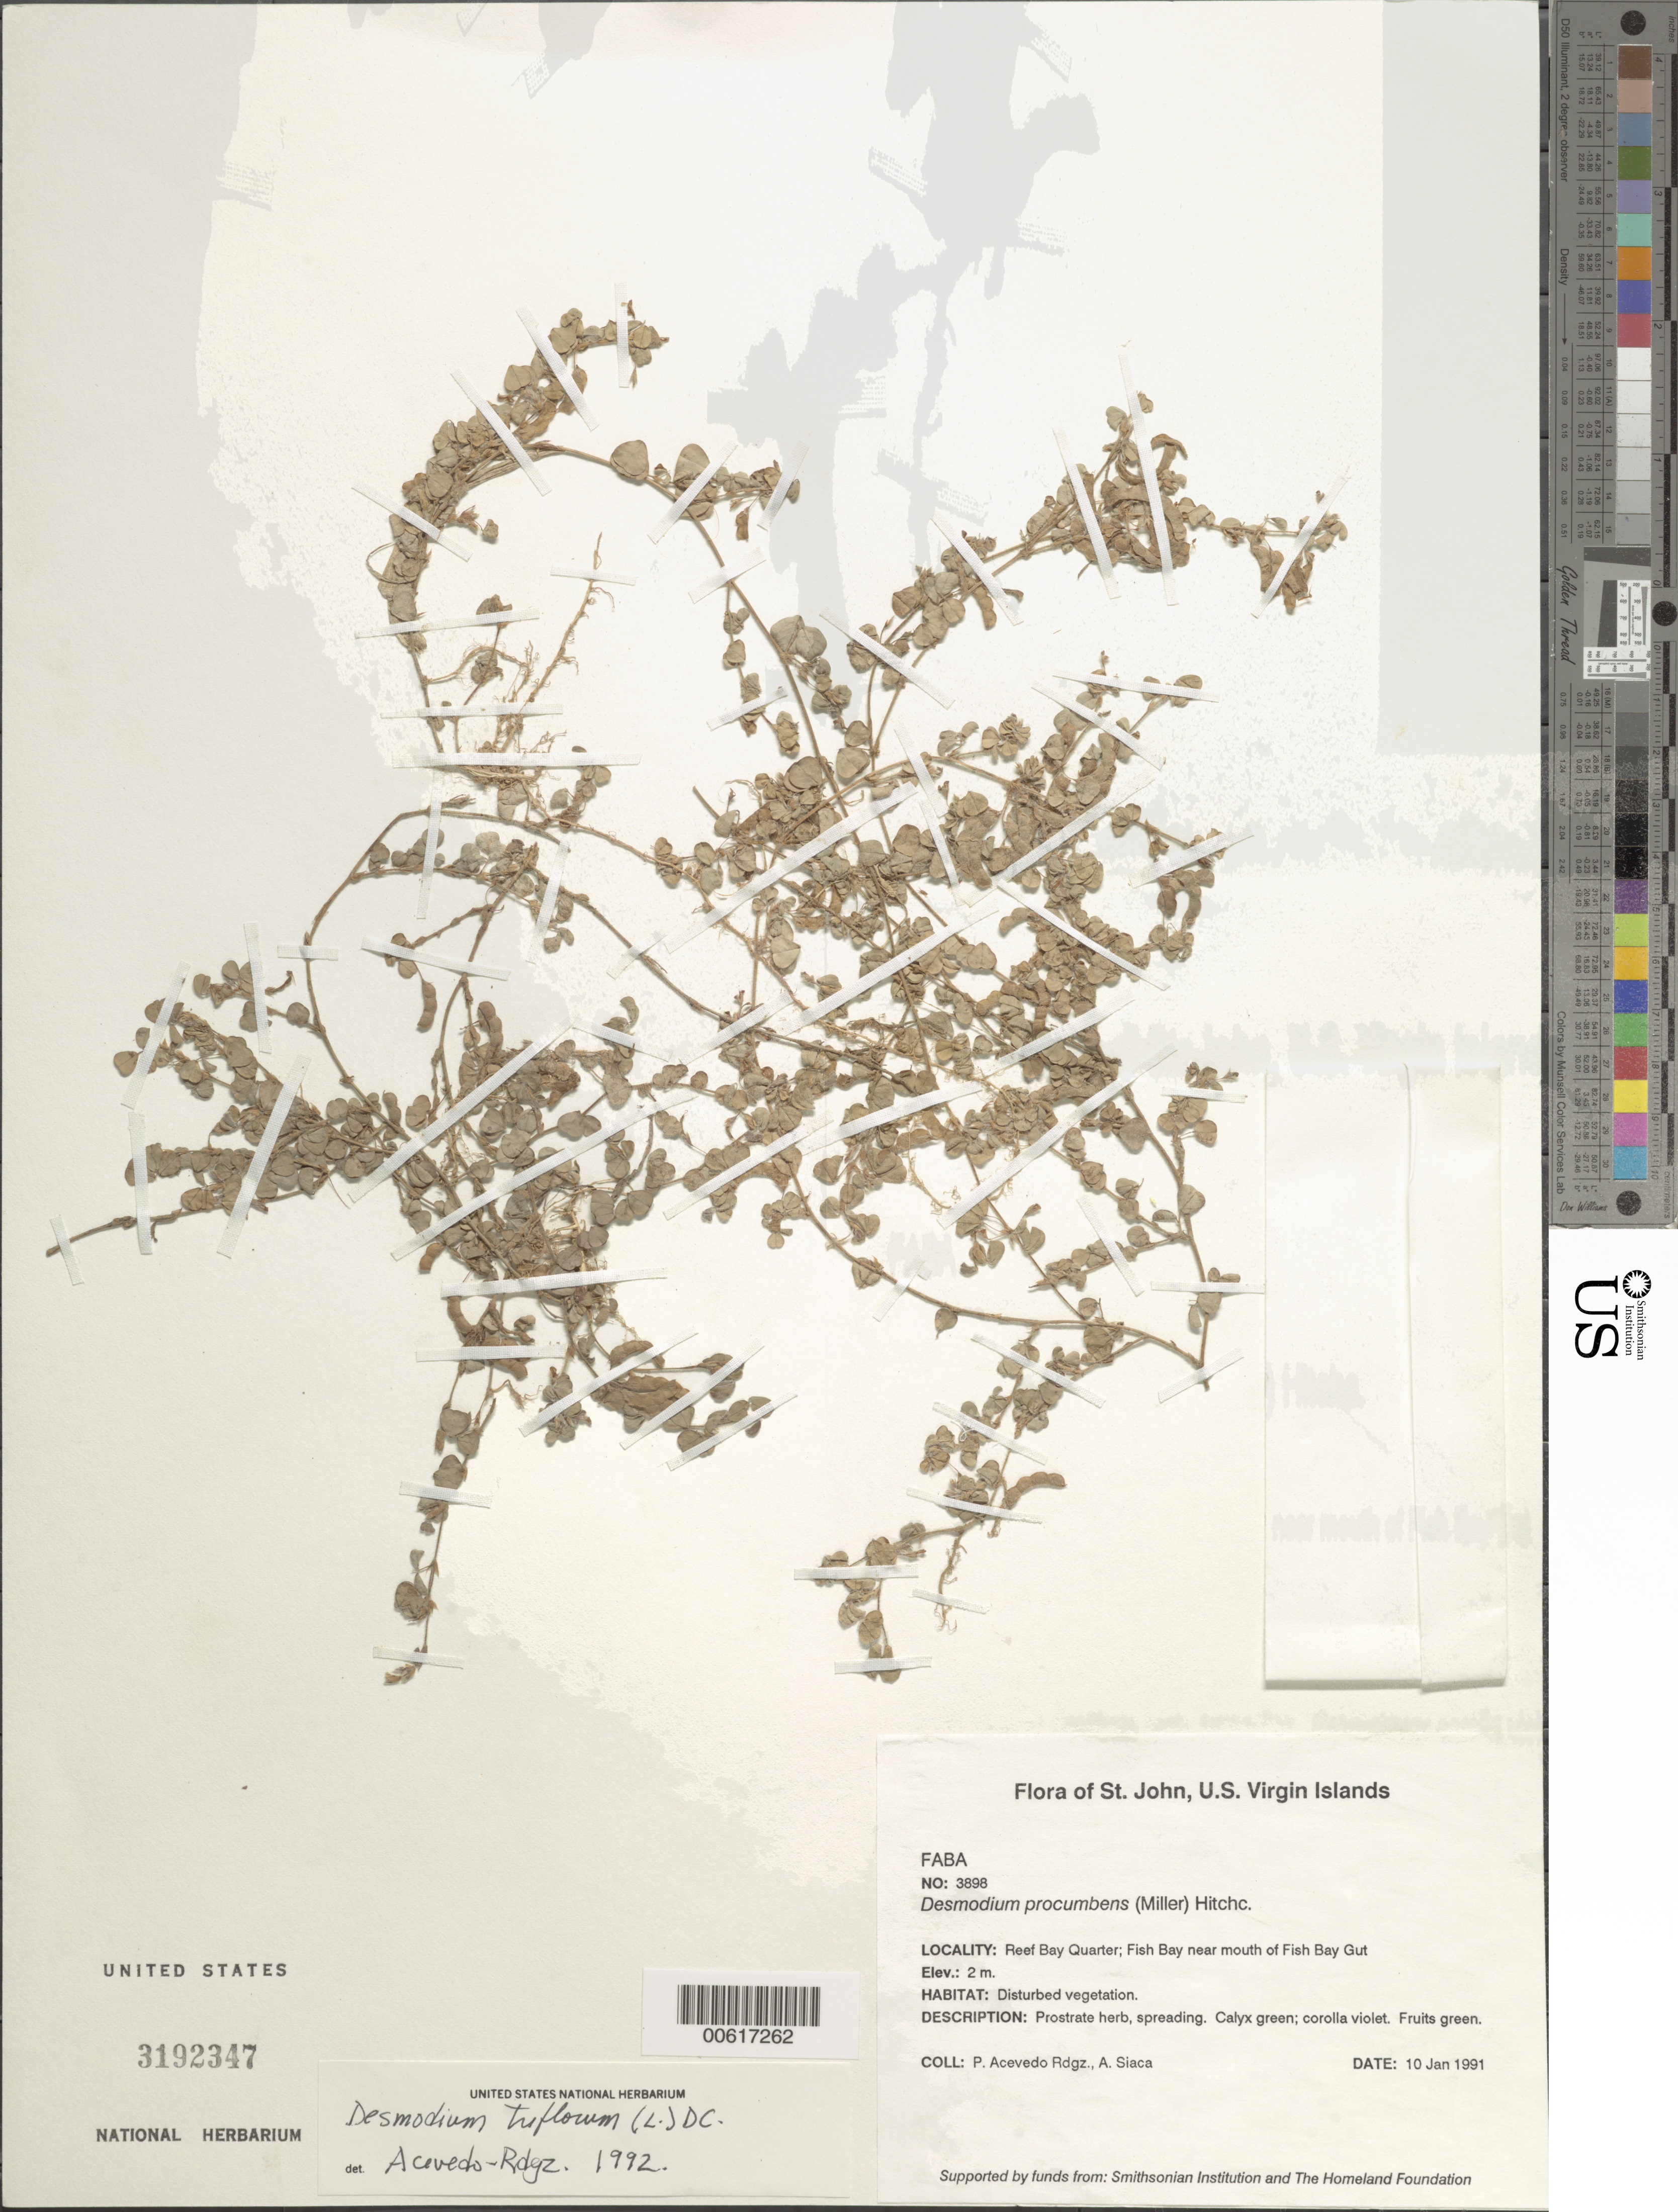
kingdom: Plantae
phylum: Tracheophyta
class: Magnoliopsida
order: Fabales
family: Fabaceae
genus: Grona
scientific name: Grona triflora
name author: (L.) H. Ohashi & K. Ohashi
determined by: Strong, Mark T., (BOT), Smithsonian Institution - National Museum of Natural History (UNITED STATES)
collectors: P. Acevedo-Rodr. & A. Siaca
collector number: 3898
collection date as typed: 10 Jan 1991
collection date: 1991-01-10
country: U.S. Virgin Islands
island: St. John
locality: Reef Bay Quarter; Fish Bay near mouth of Fish Bay Gut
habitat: Disturbed vegetation.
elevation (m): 2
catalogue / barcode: US 3192347